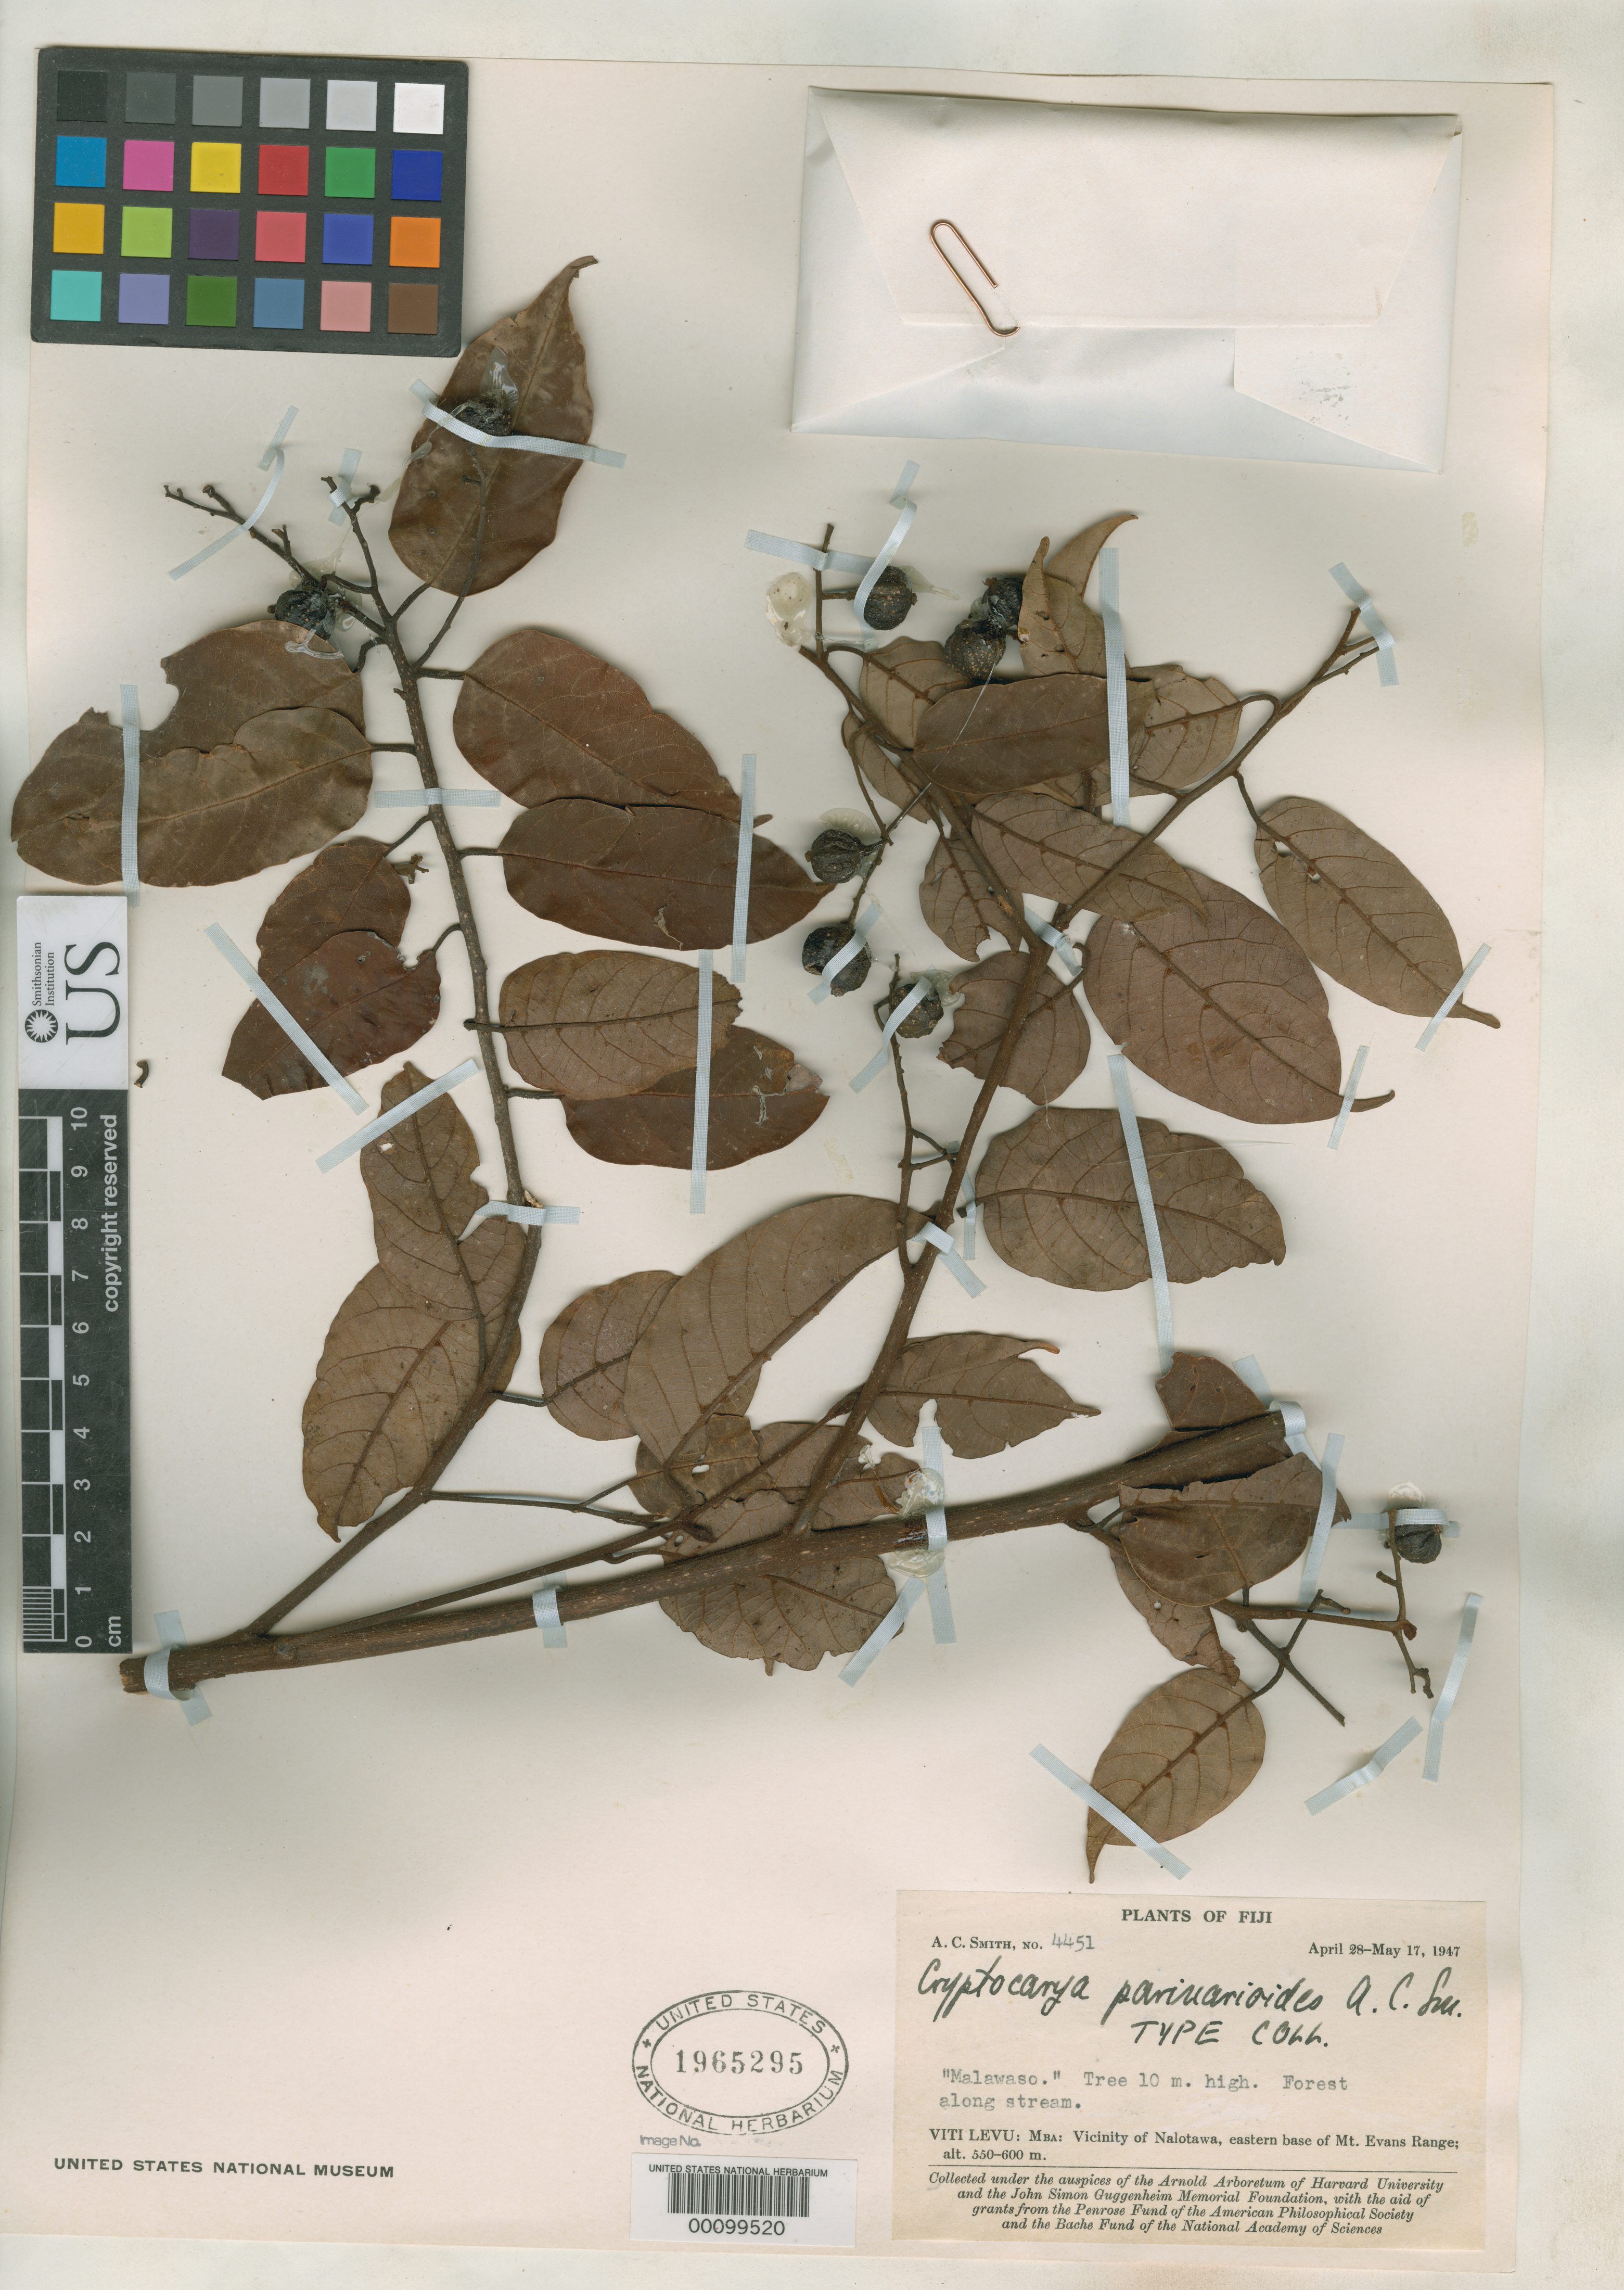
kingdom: Plantae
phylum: Tracheophyta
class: Magnoliopsida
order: Laurales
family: Lauraceae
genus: Cryptocarya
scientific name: Cryptocarya parinarioides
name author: A.C. Sm.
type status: Isotype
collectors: A. C. Smith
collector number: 4451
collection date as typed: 15 May 1947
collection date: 1947-05-15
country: Fiji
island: Viti Levu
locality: Mba, vicinity of Natotawa, E base of Mt. Evans Range. [Viti Levu Group]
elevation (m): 550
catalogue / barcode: US 1965295